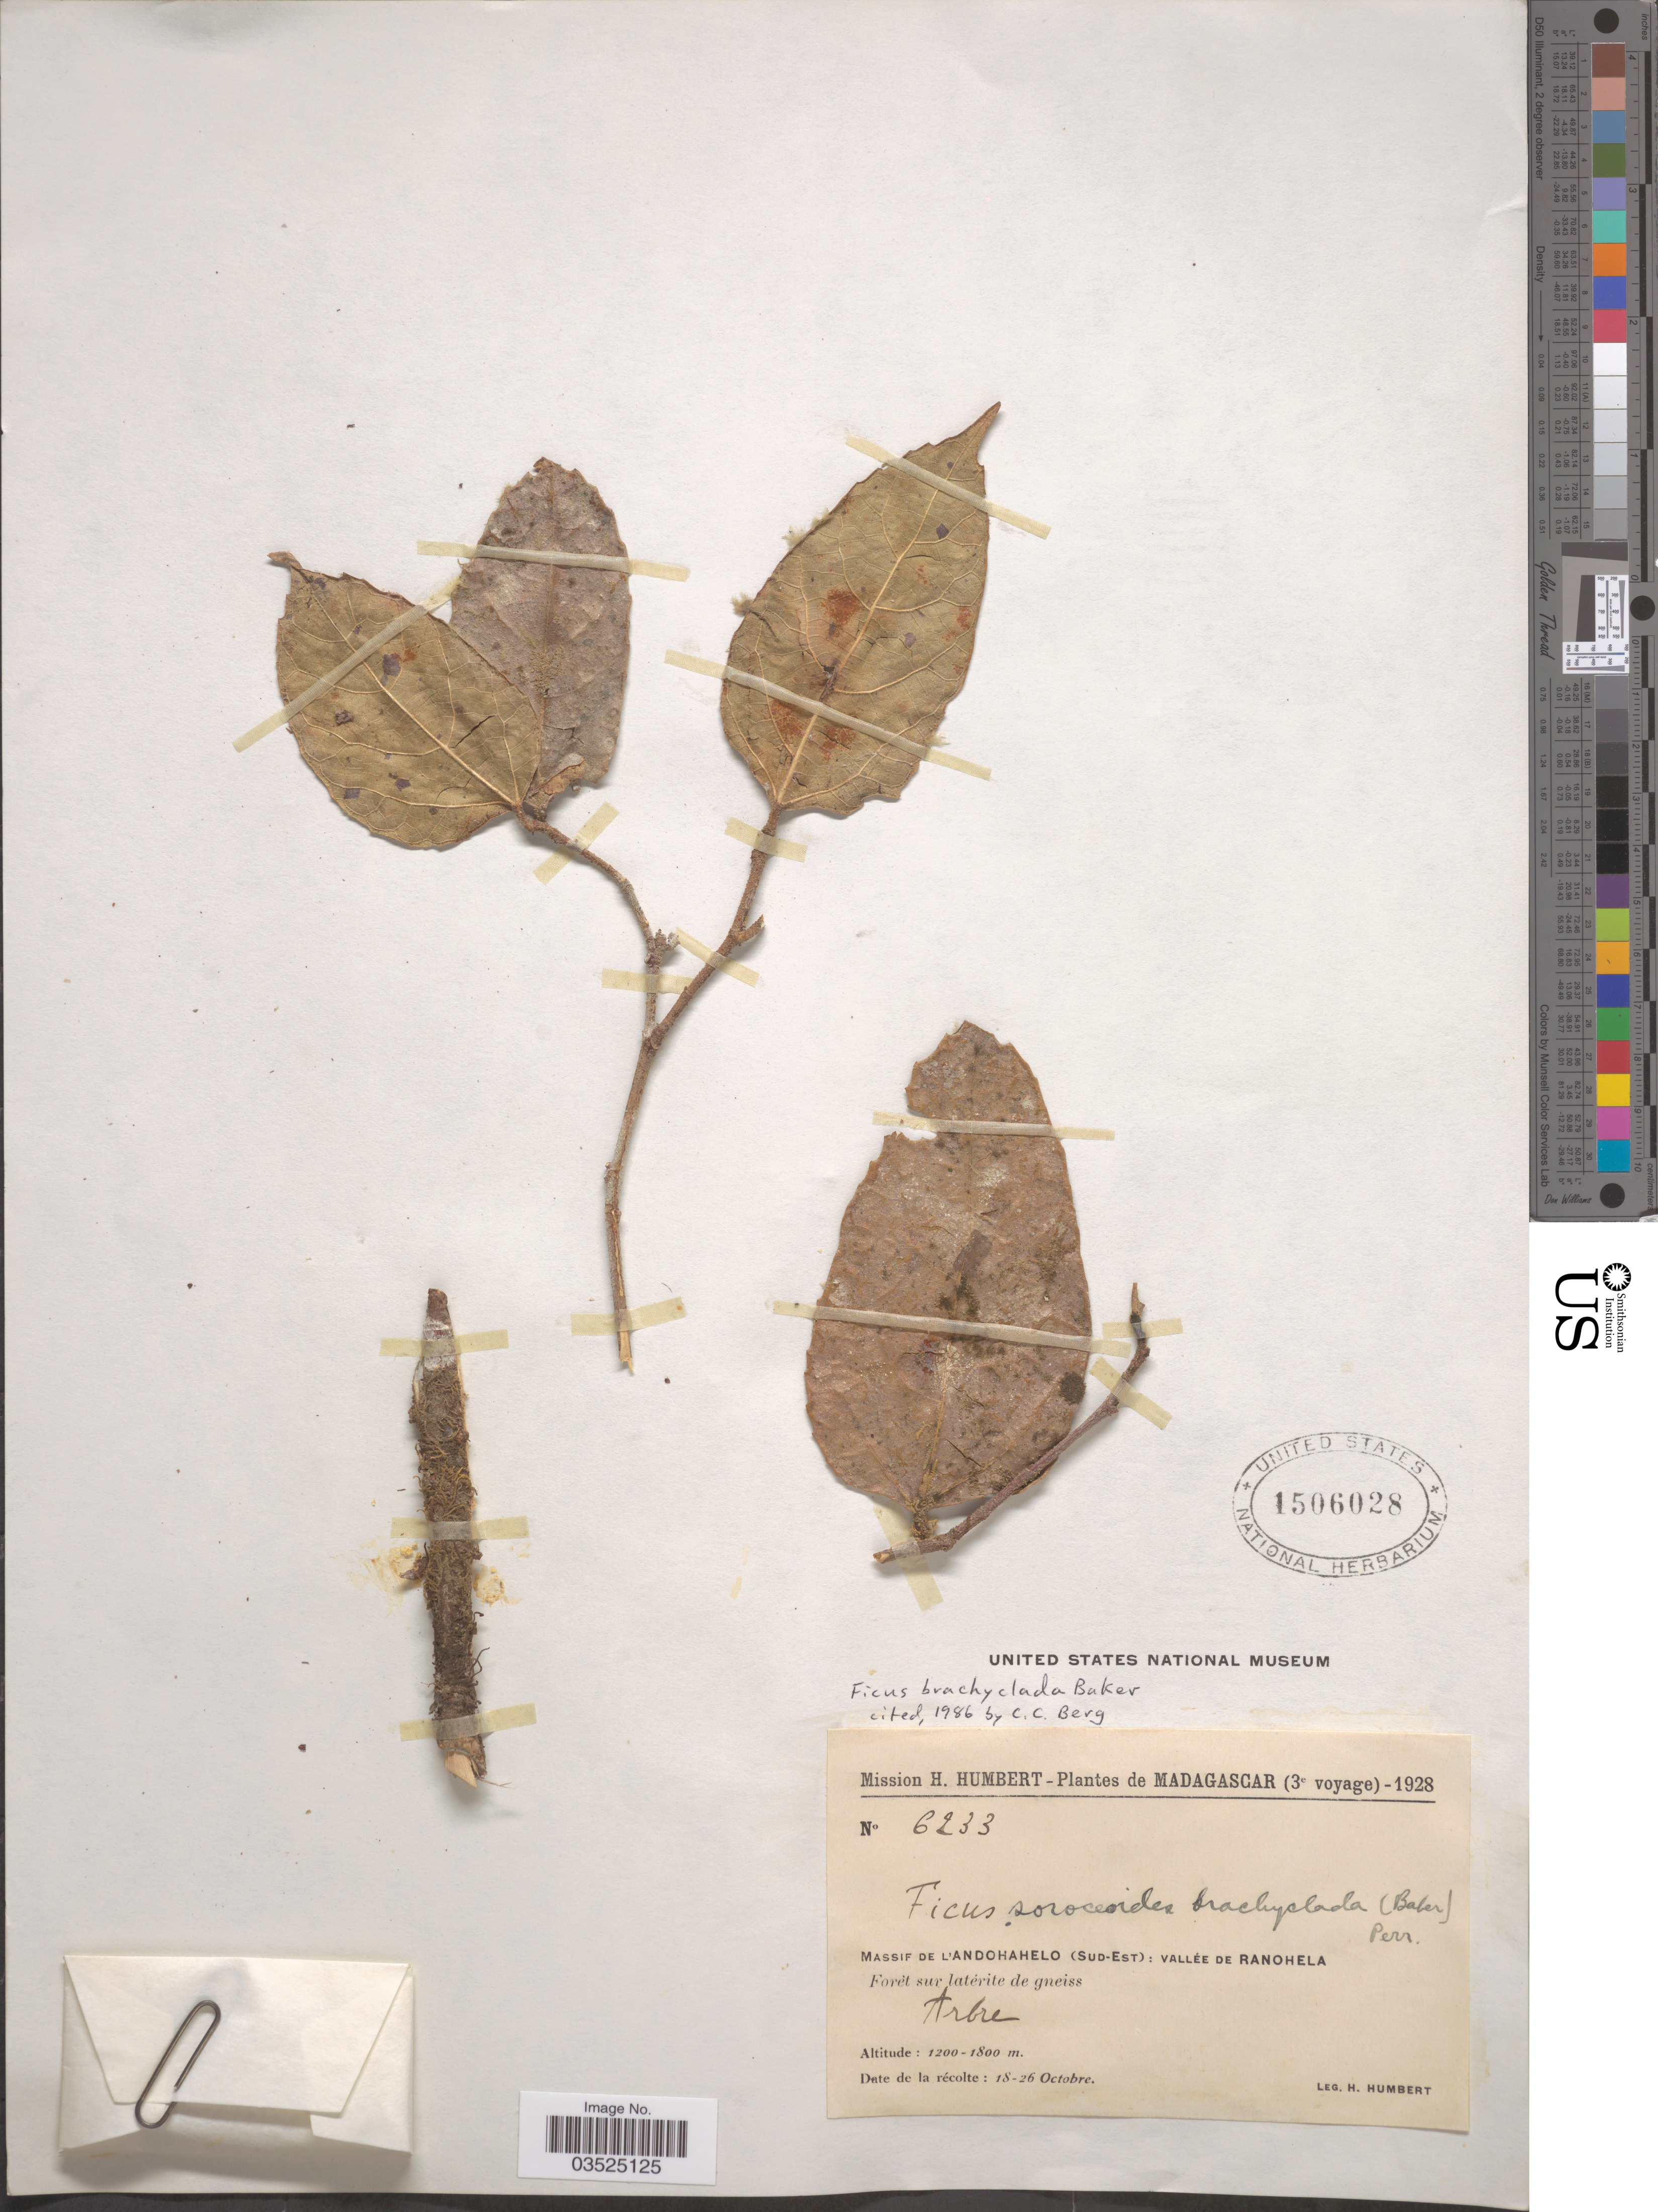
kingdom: Plantae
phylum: Tracheophyta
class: Magnoliopsida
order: Rosales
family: Moraceae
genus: Ficus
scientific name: Ficus brachyclada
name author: Baker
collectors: H. Humbert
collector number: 6233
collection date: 1928-10-18/1928-10-26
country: Madagascar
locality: Massif de L'Andohahelo (Sud-Est): Vallée de Ranohela.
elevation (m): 1200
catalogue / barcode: US 1506028